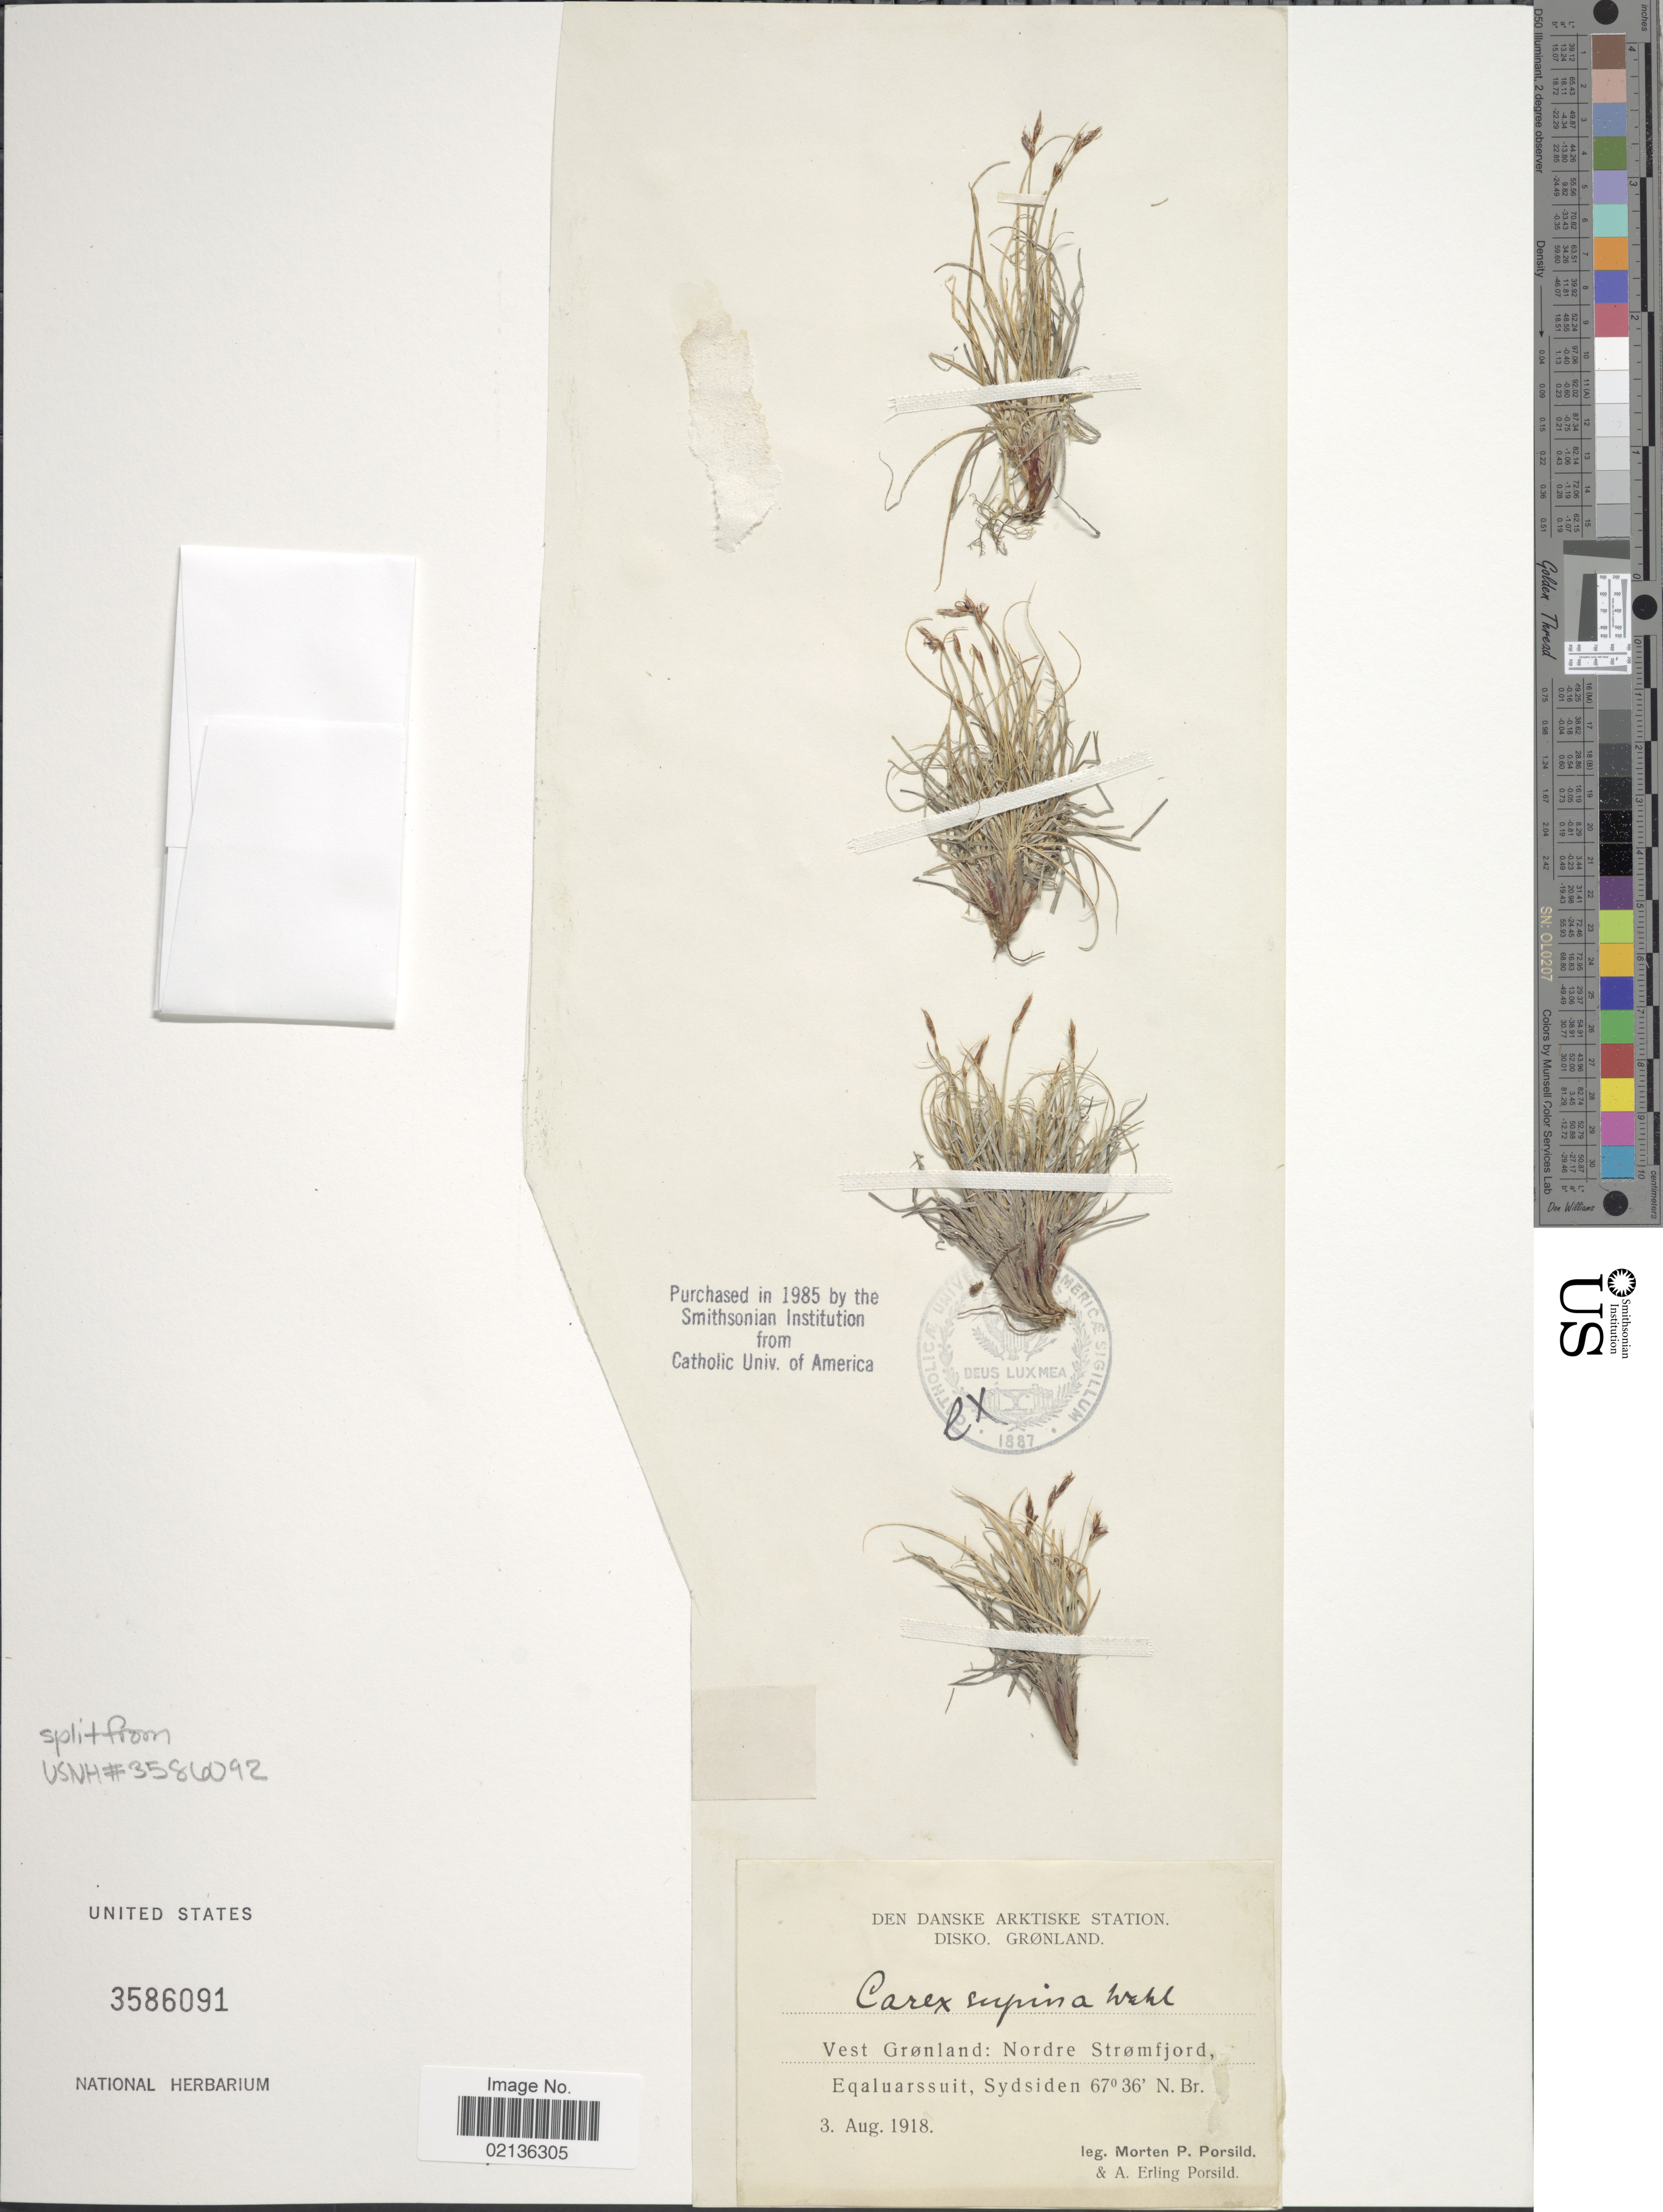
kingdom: Plantae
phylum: Tracheophyta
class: Liliopsida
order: Poales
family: Cyperaceae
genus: Carex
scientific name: Carex supina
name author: Willd. ex Wahlenb.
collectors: M. P. Porsild & A. E. Porsild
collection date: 1918-08-03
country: Greenland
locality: Den Danske Arktiske Station, Disko, Grønland, Vest Grønland: Nordre Strømfjord, Eqaluarssuit, Sydsiden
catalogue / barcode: US 3586091